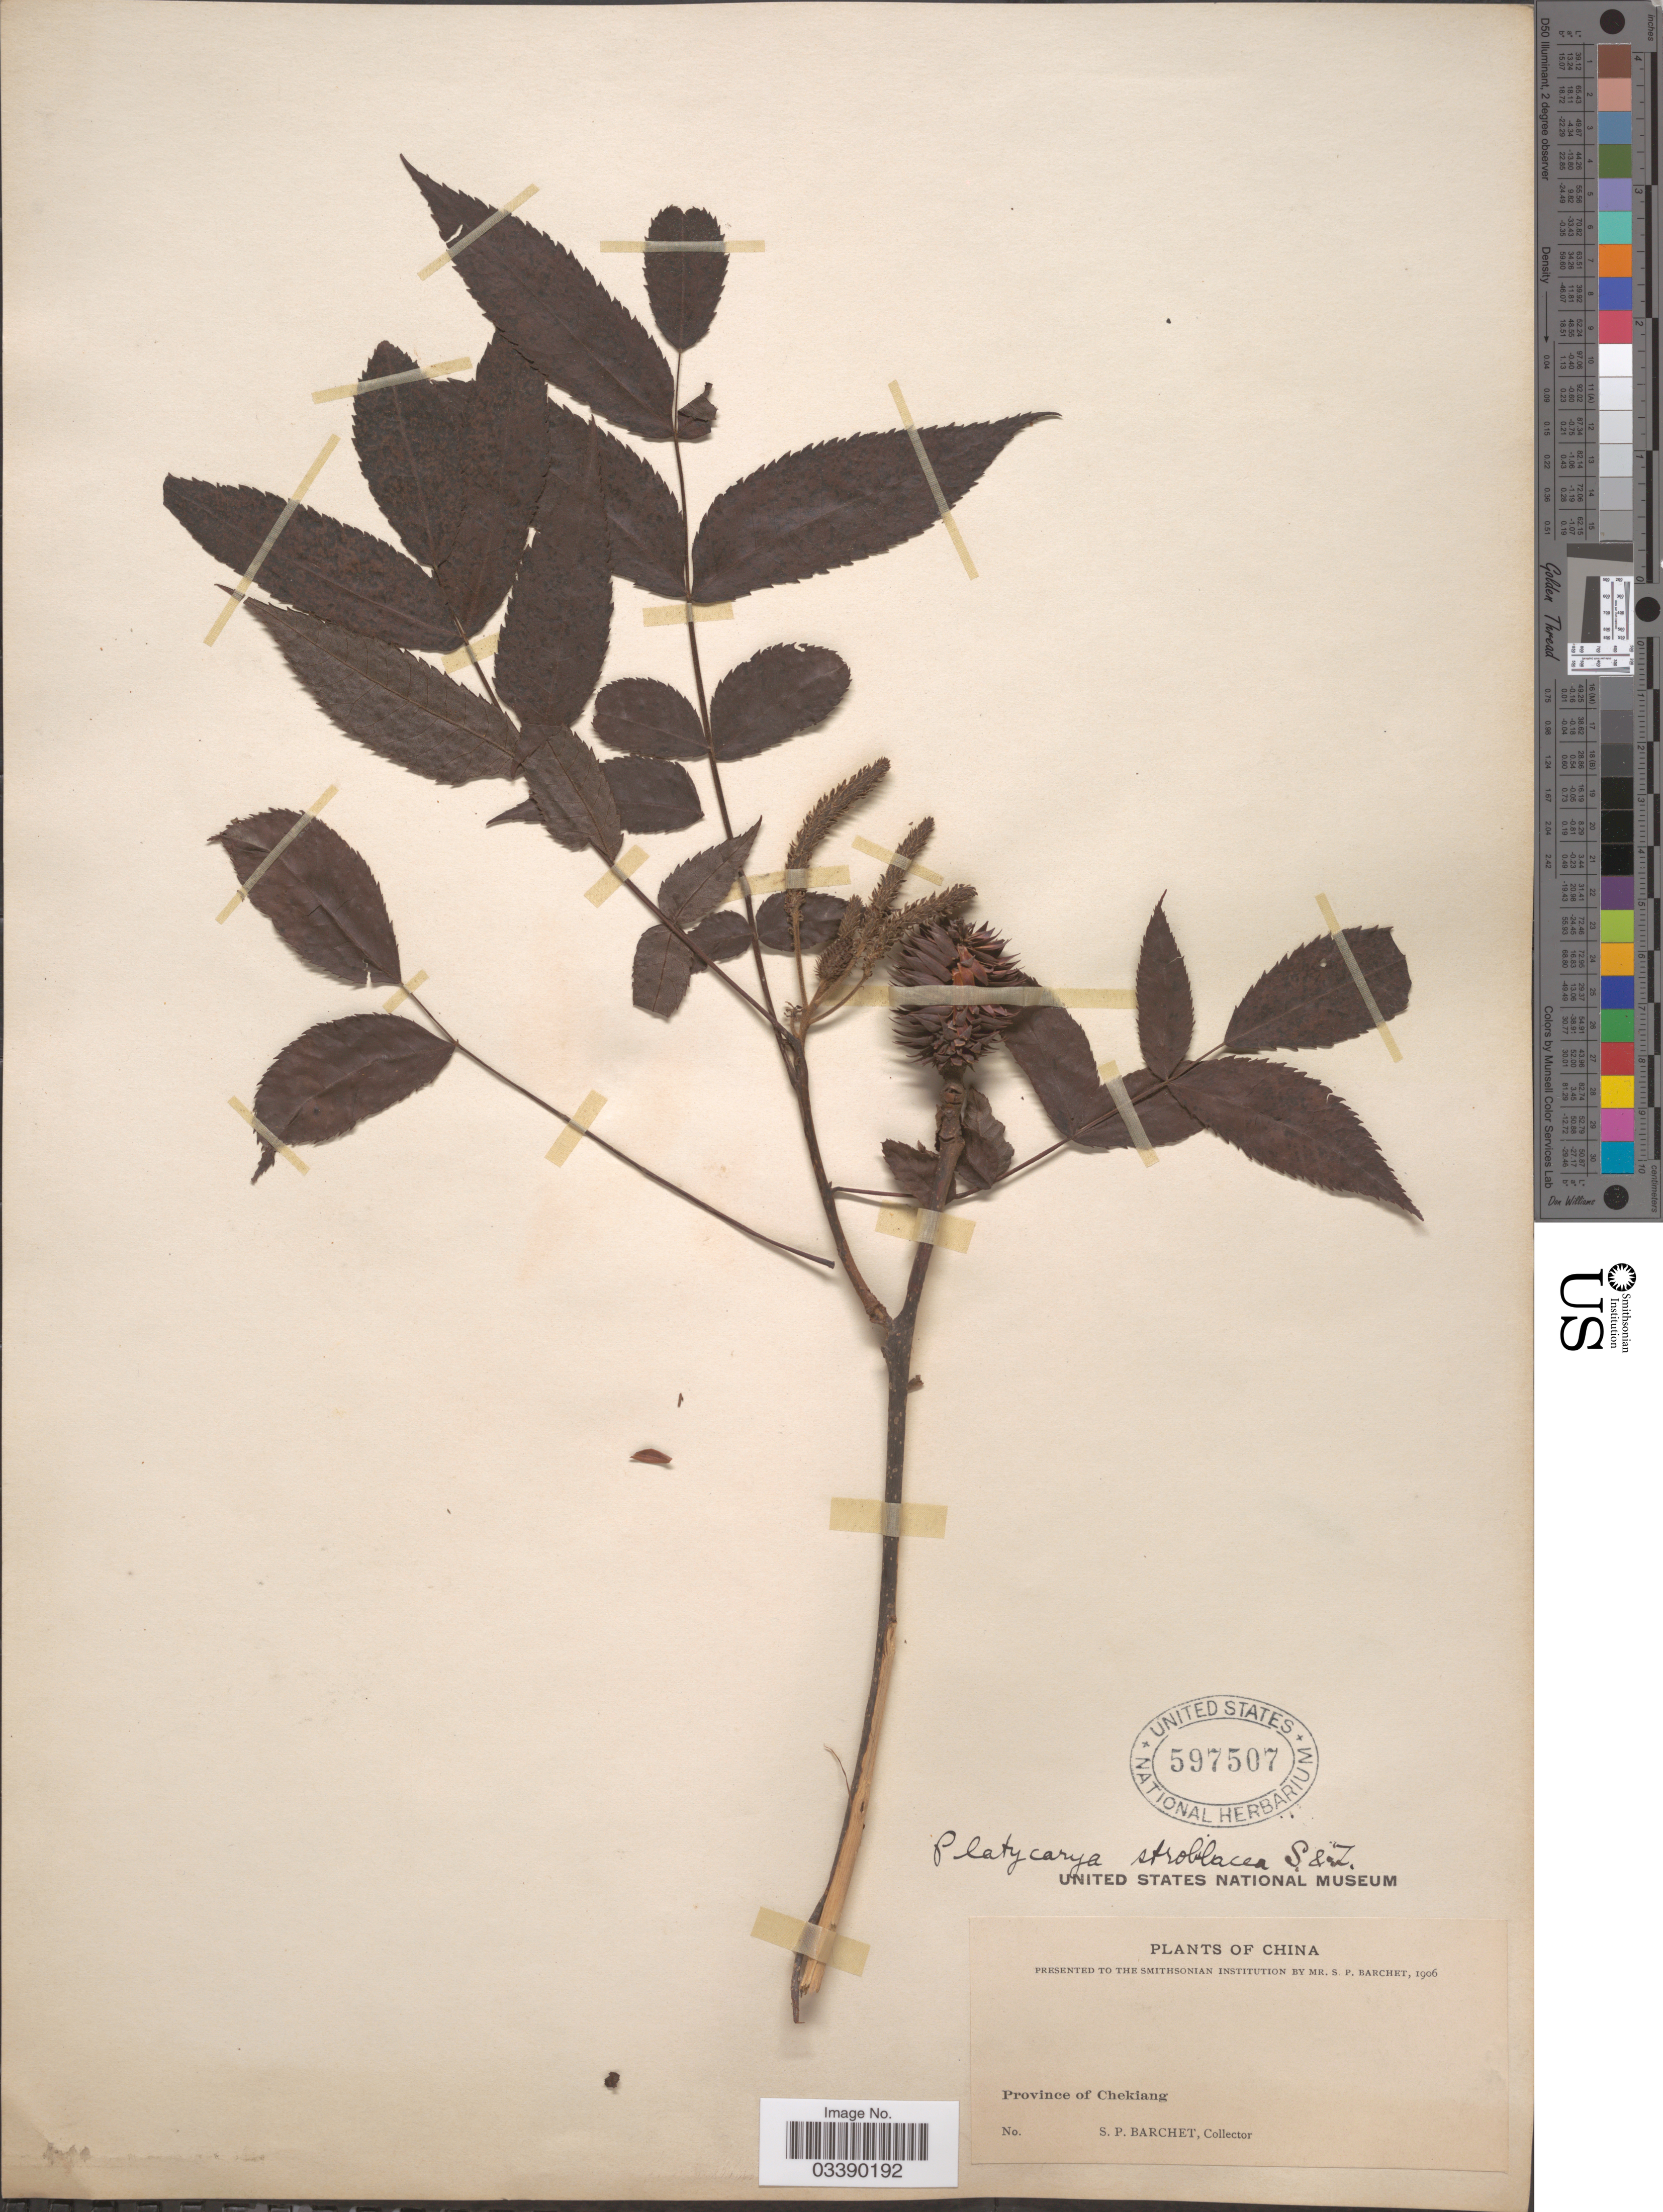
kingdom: Plantae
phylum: Tracheophyta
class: Magnoliopsida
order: Fagales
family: Juglandaceae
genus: Platycarya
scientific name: Platycarya strobilacea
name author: Siebold & Zucc.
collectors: S. P. Barchet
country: China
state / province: Zhejiang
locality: Province of Chekiang.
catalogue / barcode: US 597507